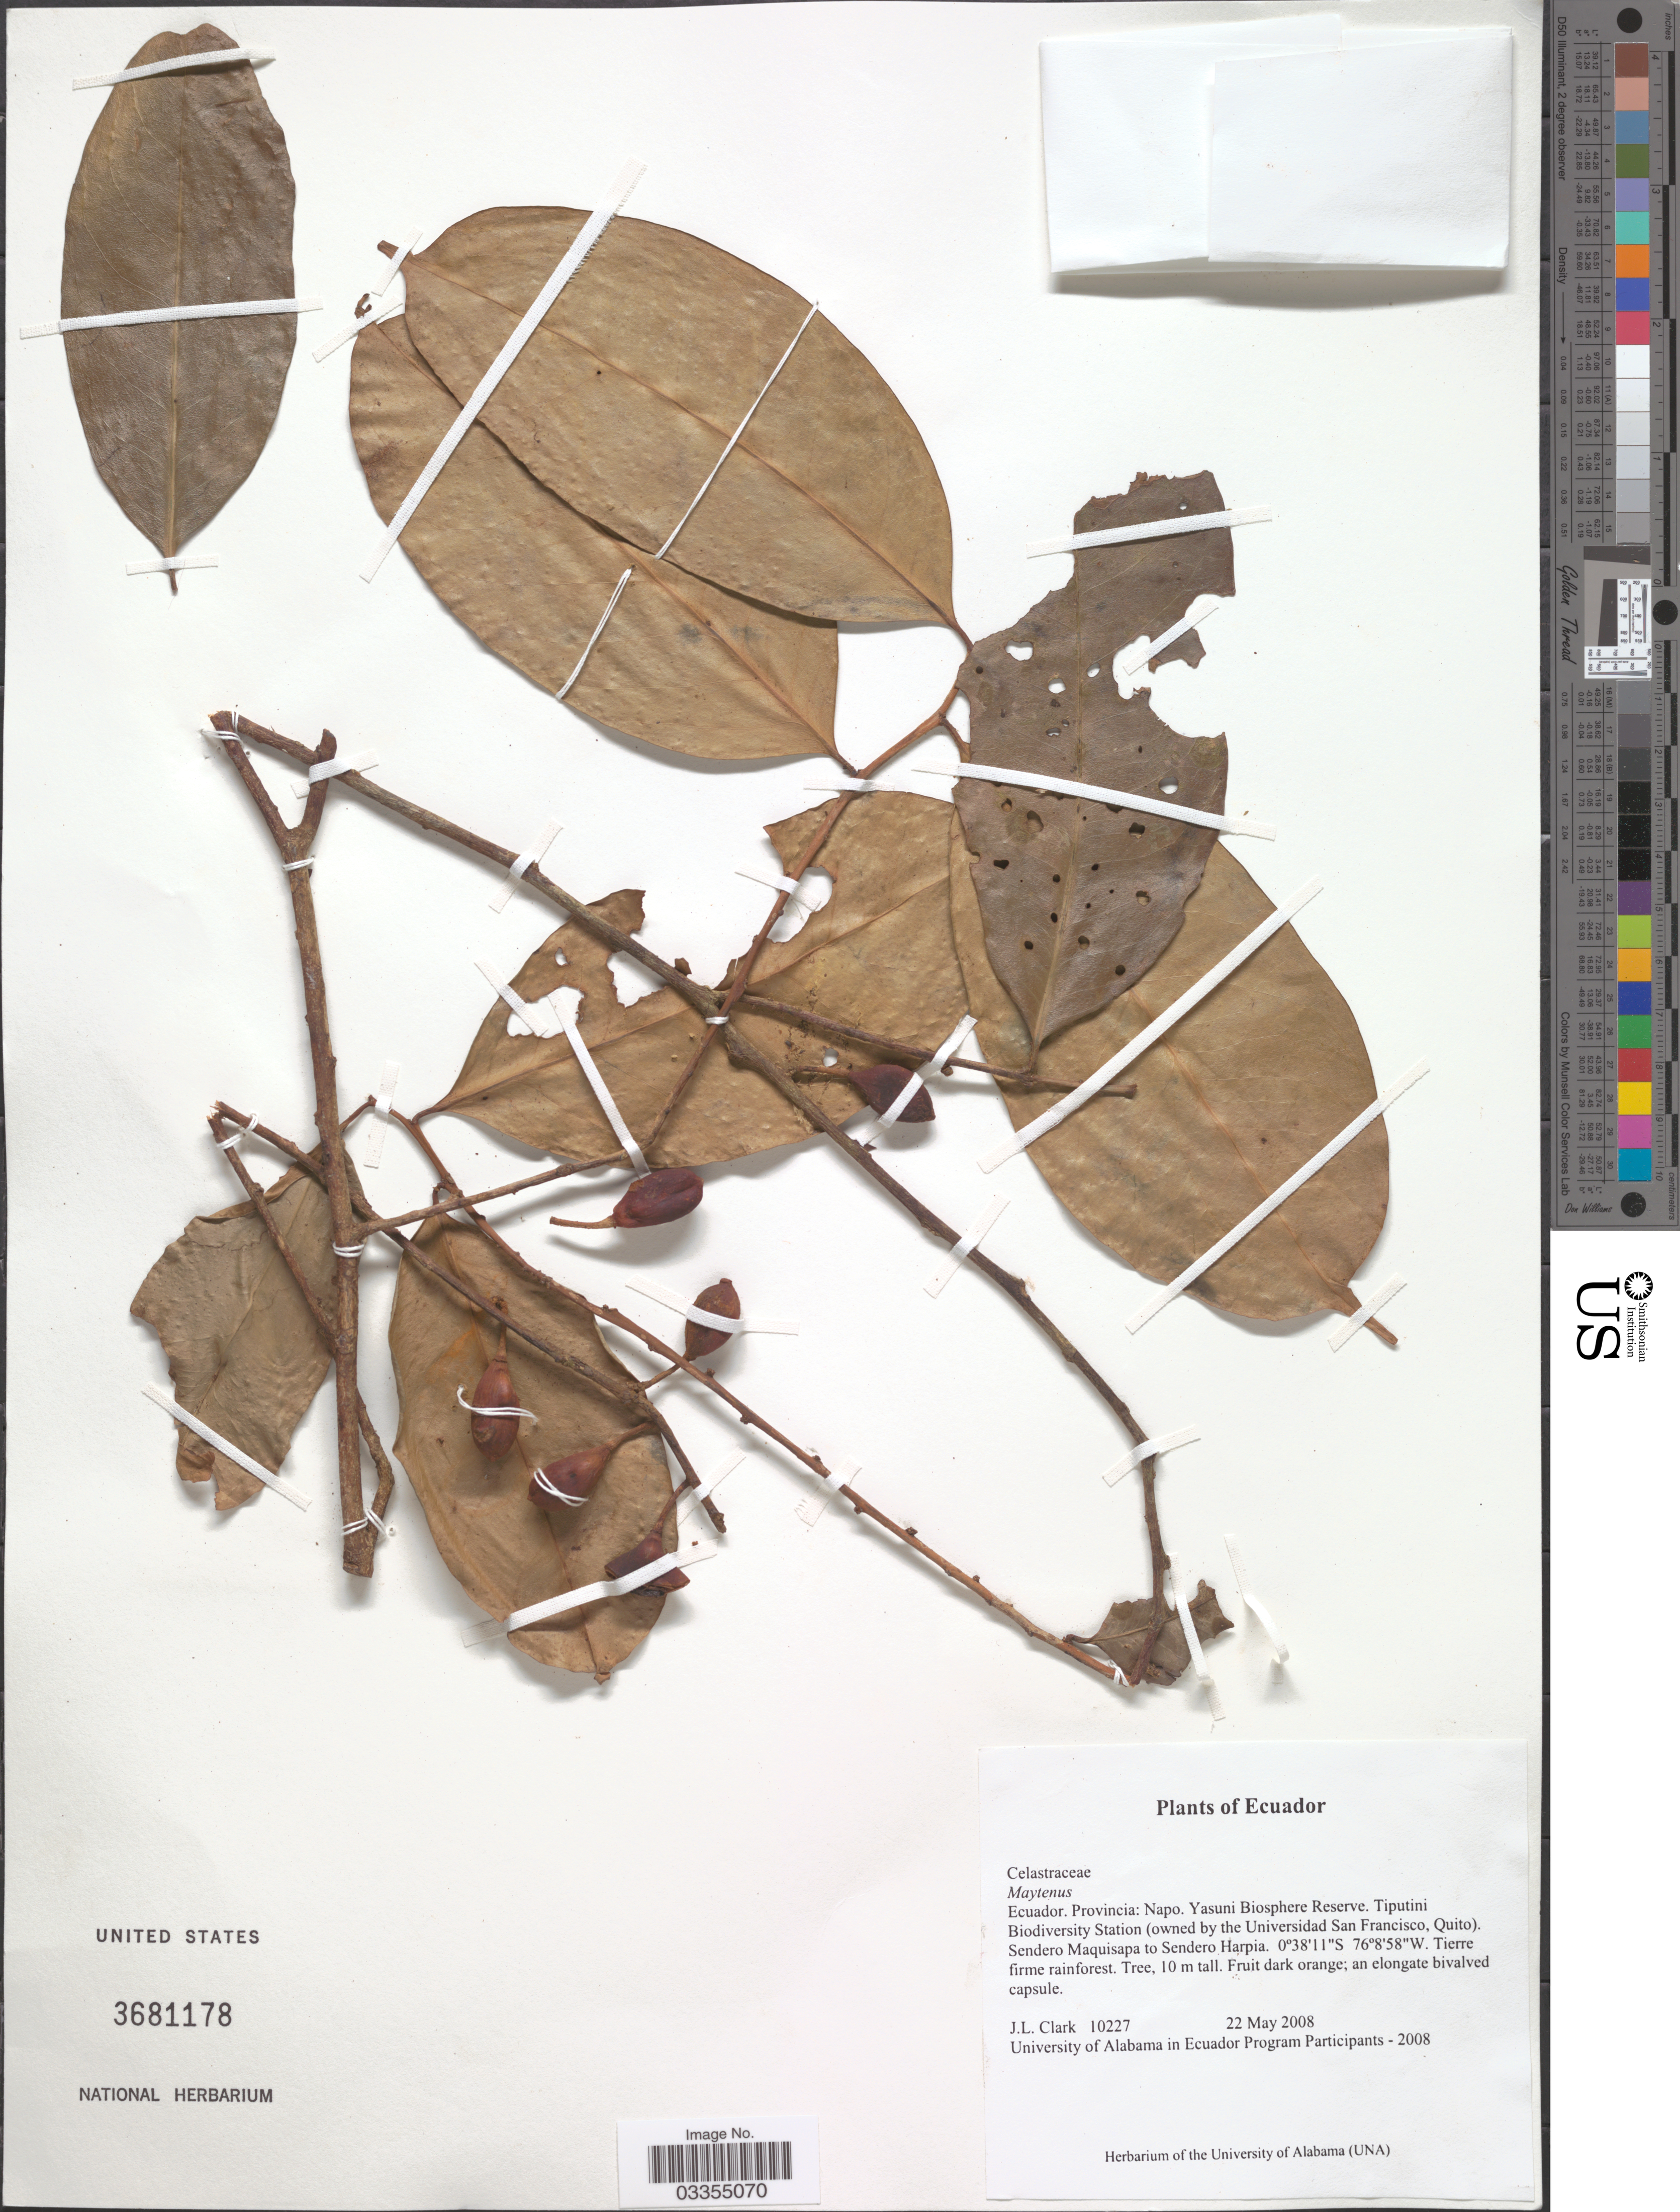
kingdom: Plantae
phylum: Tracheophyta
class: Magnoliopsida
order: Celastrales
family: Celastraceae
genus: Maytenus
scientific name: Maytenus sp.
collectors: J. L. Clark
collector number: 10227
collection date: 2008-05-22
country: Ecuador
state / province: Napo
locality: Yasuni Biosphere Reserve. Tiputini Biodiversity Station (owned by the Universidad San Francisco, Quito). Sendero Maquisapa to Sendero Harpia.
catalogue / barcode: US 3681178